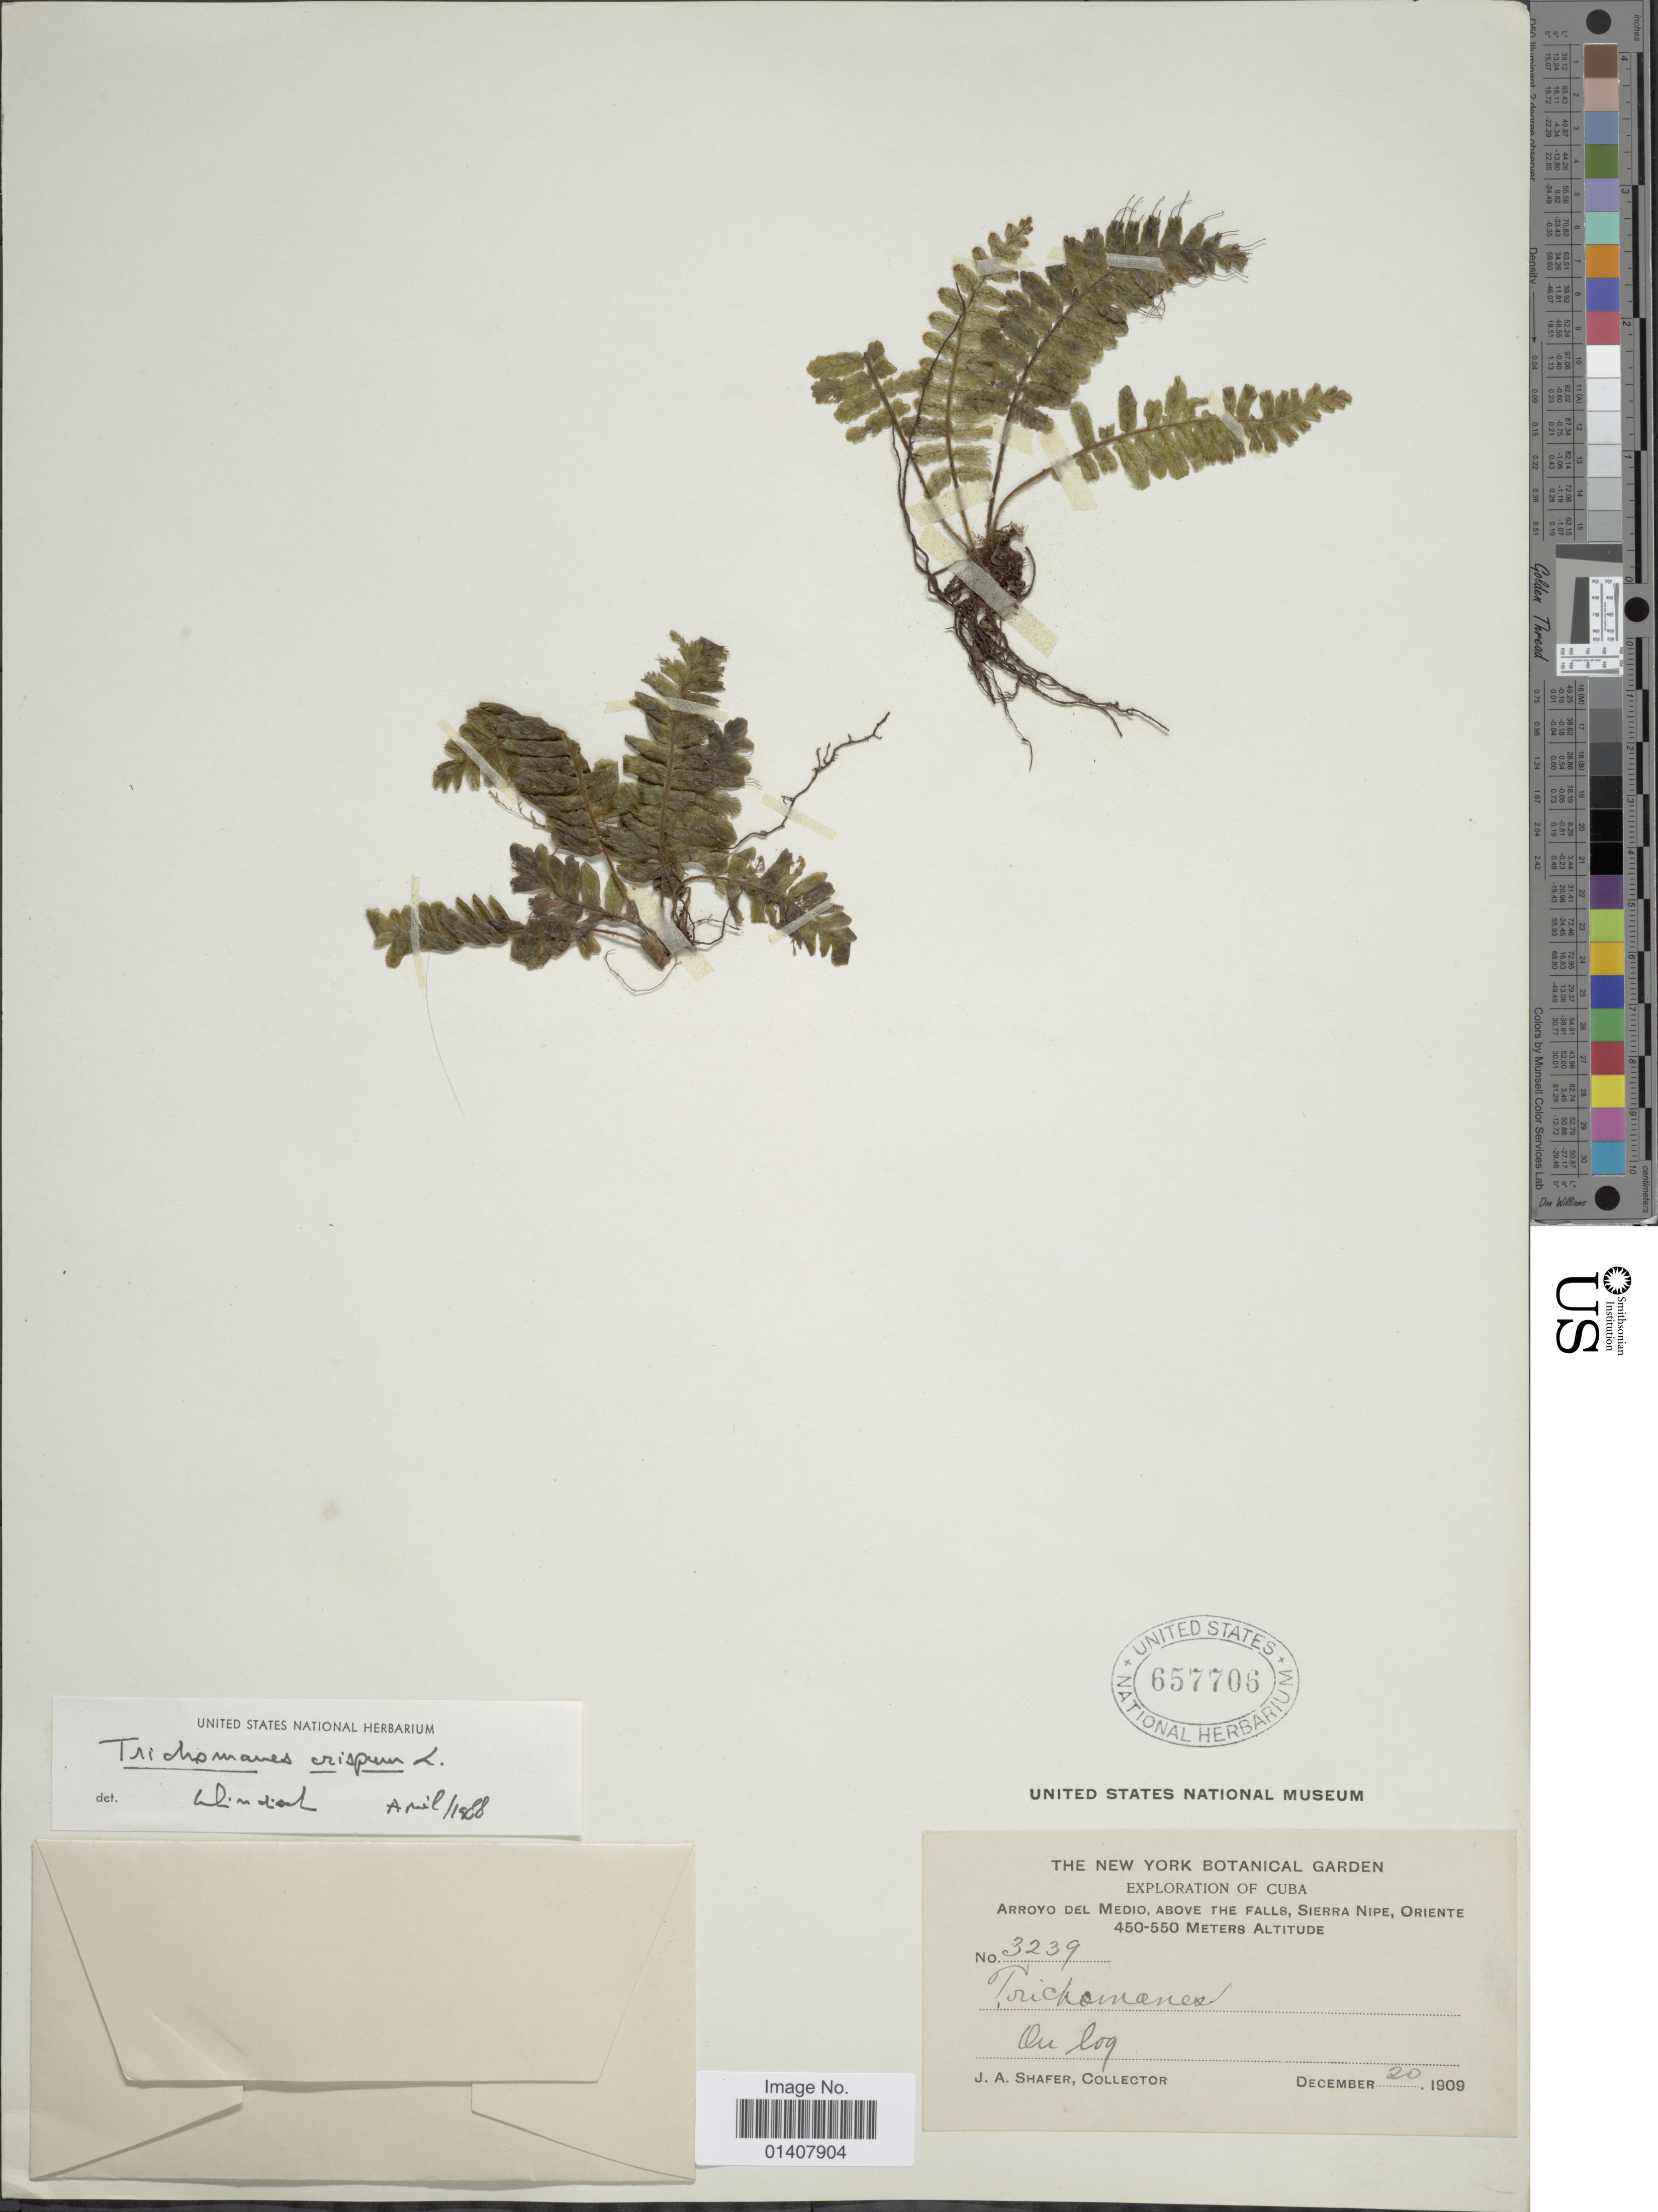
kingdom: Plantae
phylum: Tracheophyta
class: Polypodiopsida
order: Hymenophyllales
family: Hymenophyllaceae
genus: Trichomanes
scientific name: Trichomanes crispum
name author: L.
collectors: J. A. Shafer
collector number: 3239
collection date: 1909-12-20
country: Cuba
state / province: Oriente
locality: Arroyo del medio, above the falls, Sierra Nipe, oriente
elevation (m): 450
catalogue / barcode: US 657706